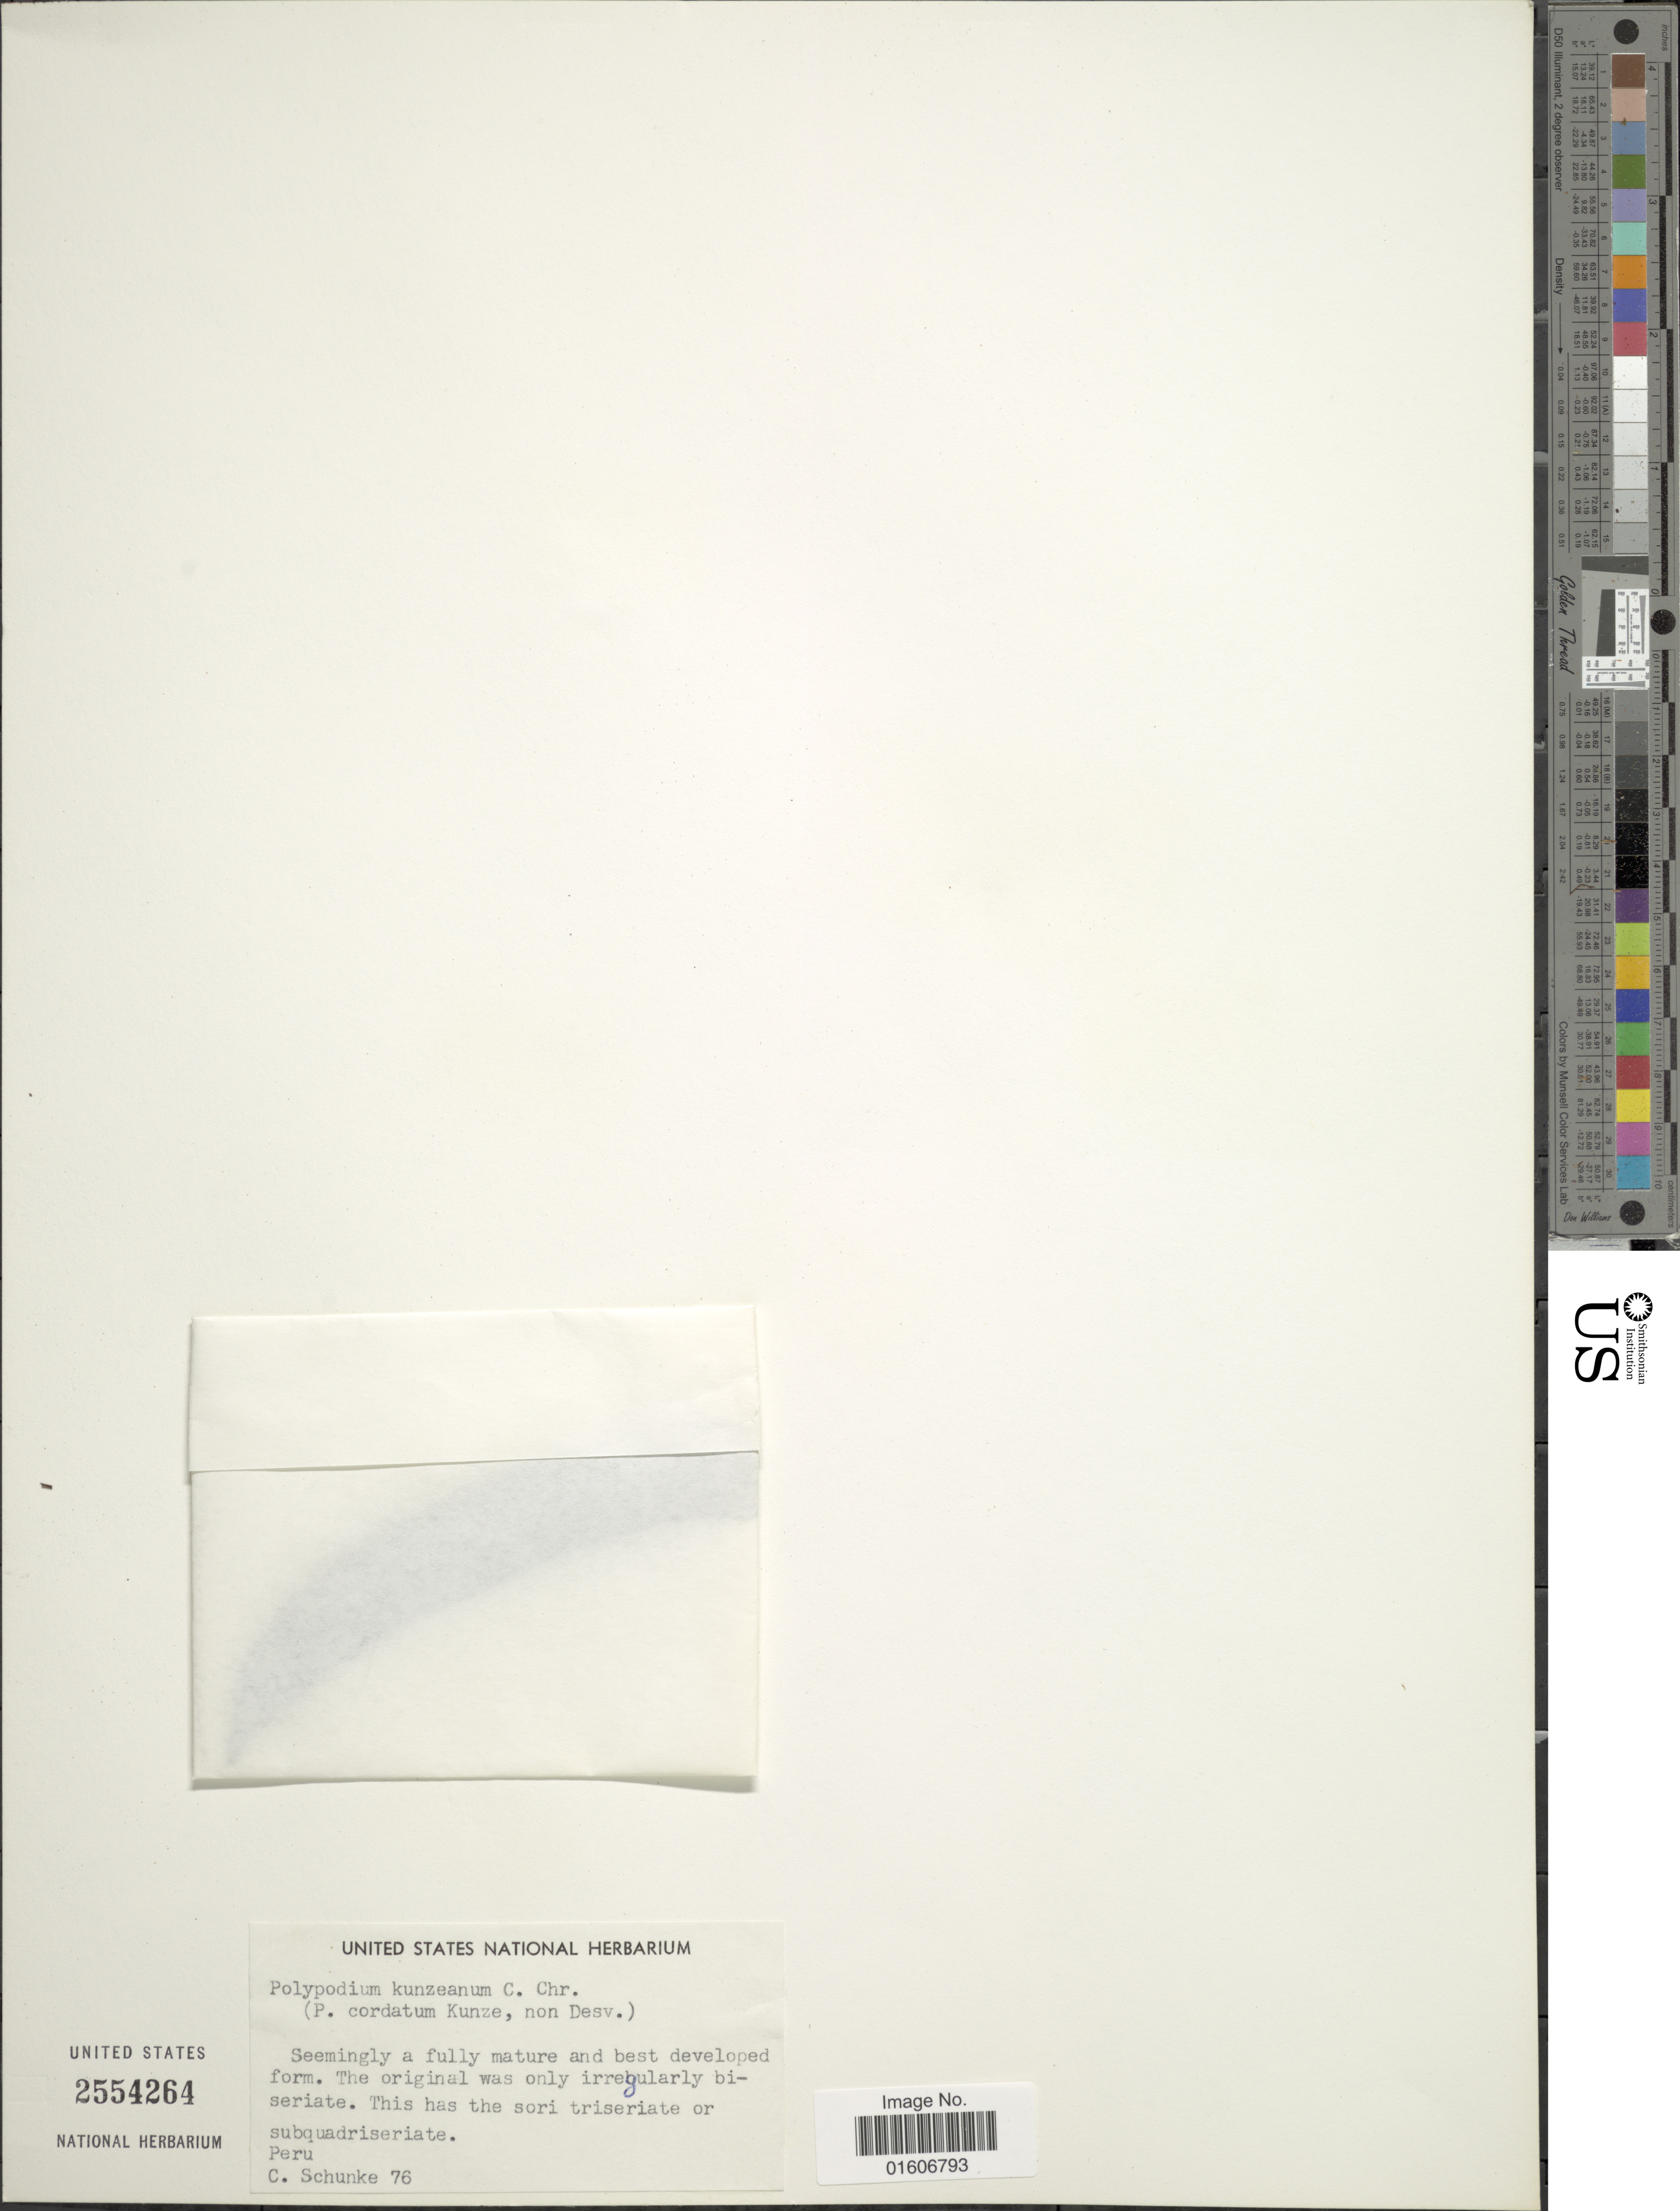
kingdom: Plantae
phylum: Tracheophyta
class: Polypodiopsida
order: Polypodiales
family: Polypodiaceae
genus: Serpocaulon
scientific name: Serpocaulon sessilifolium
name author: (Desv.) A.R. Sm.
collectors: C. Schunke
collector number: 76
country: Peru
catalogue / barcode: US 2554264